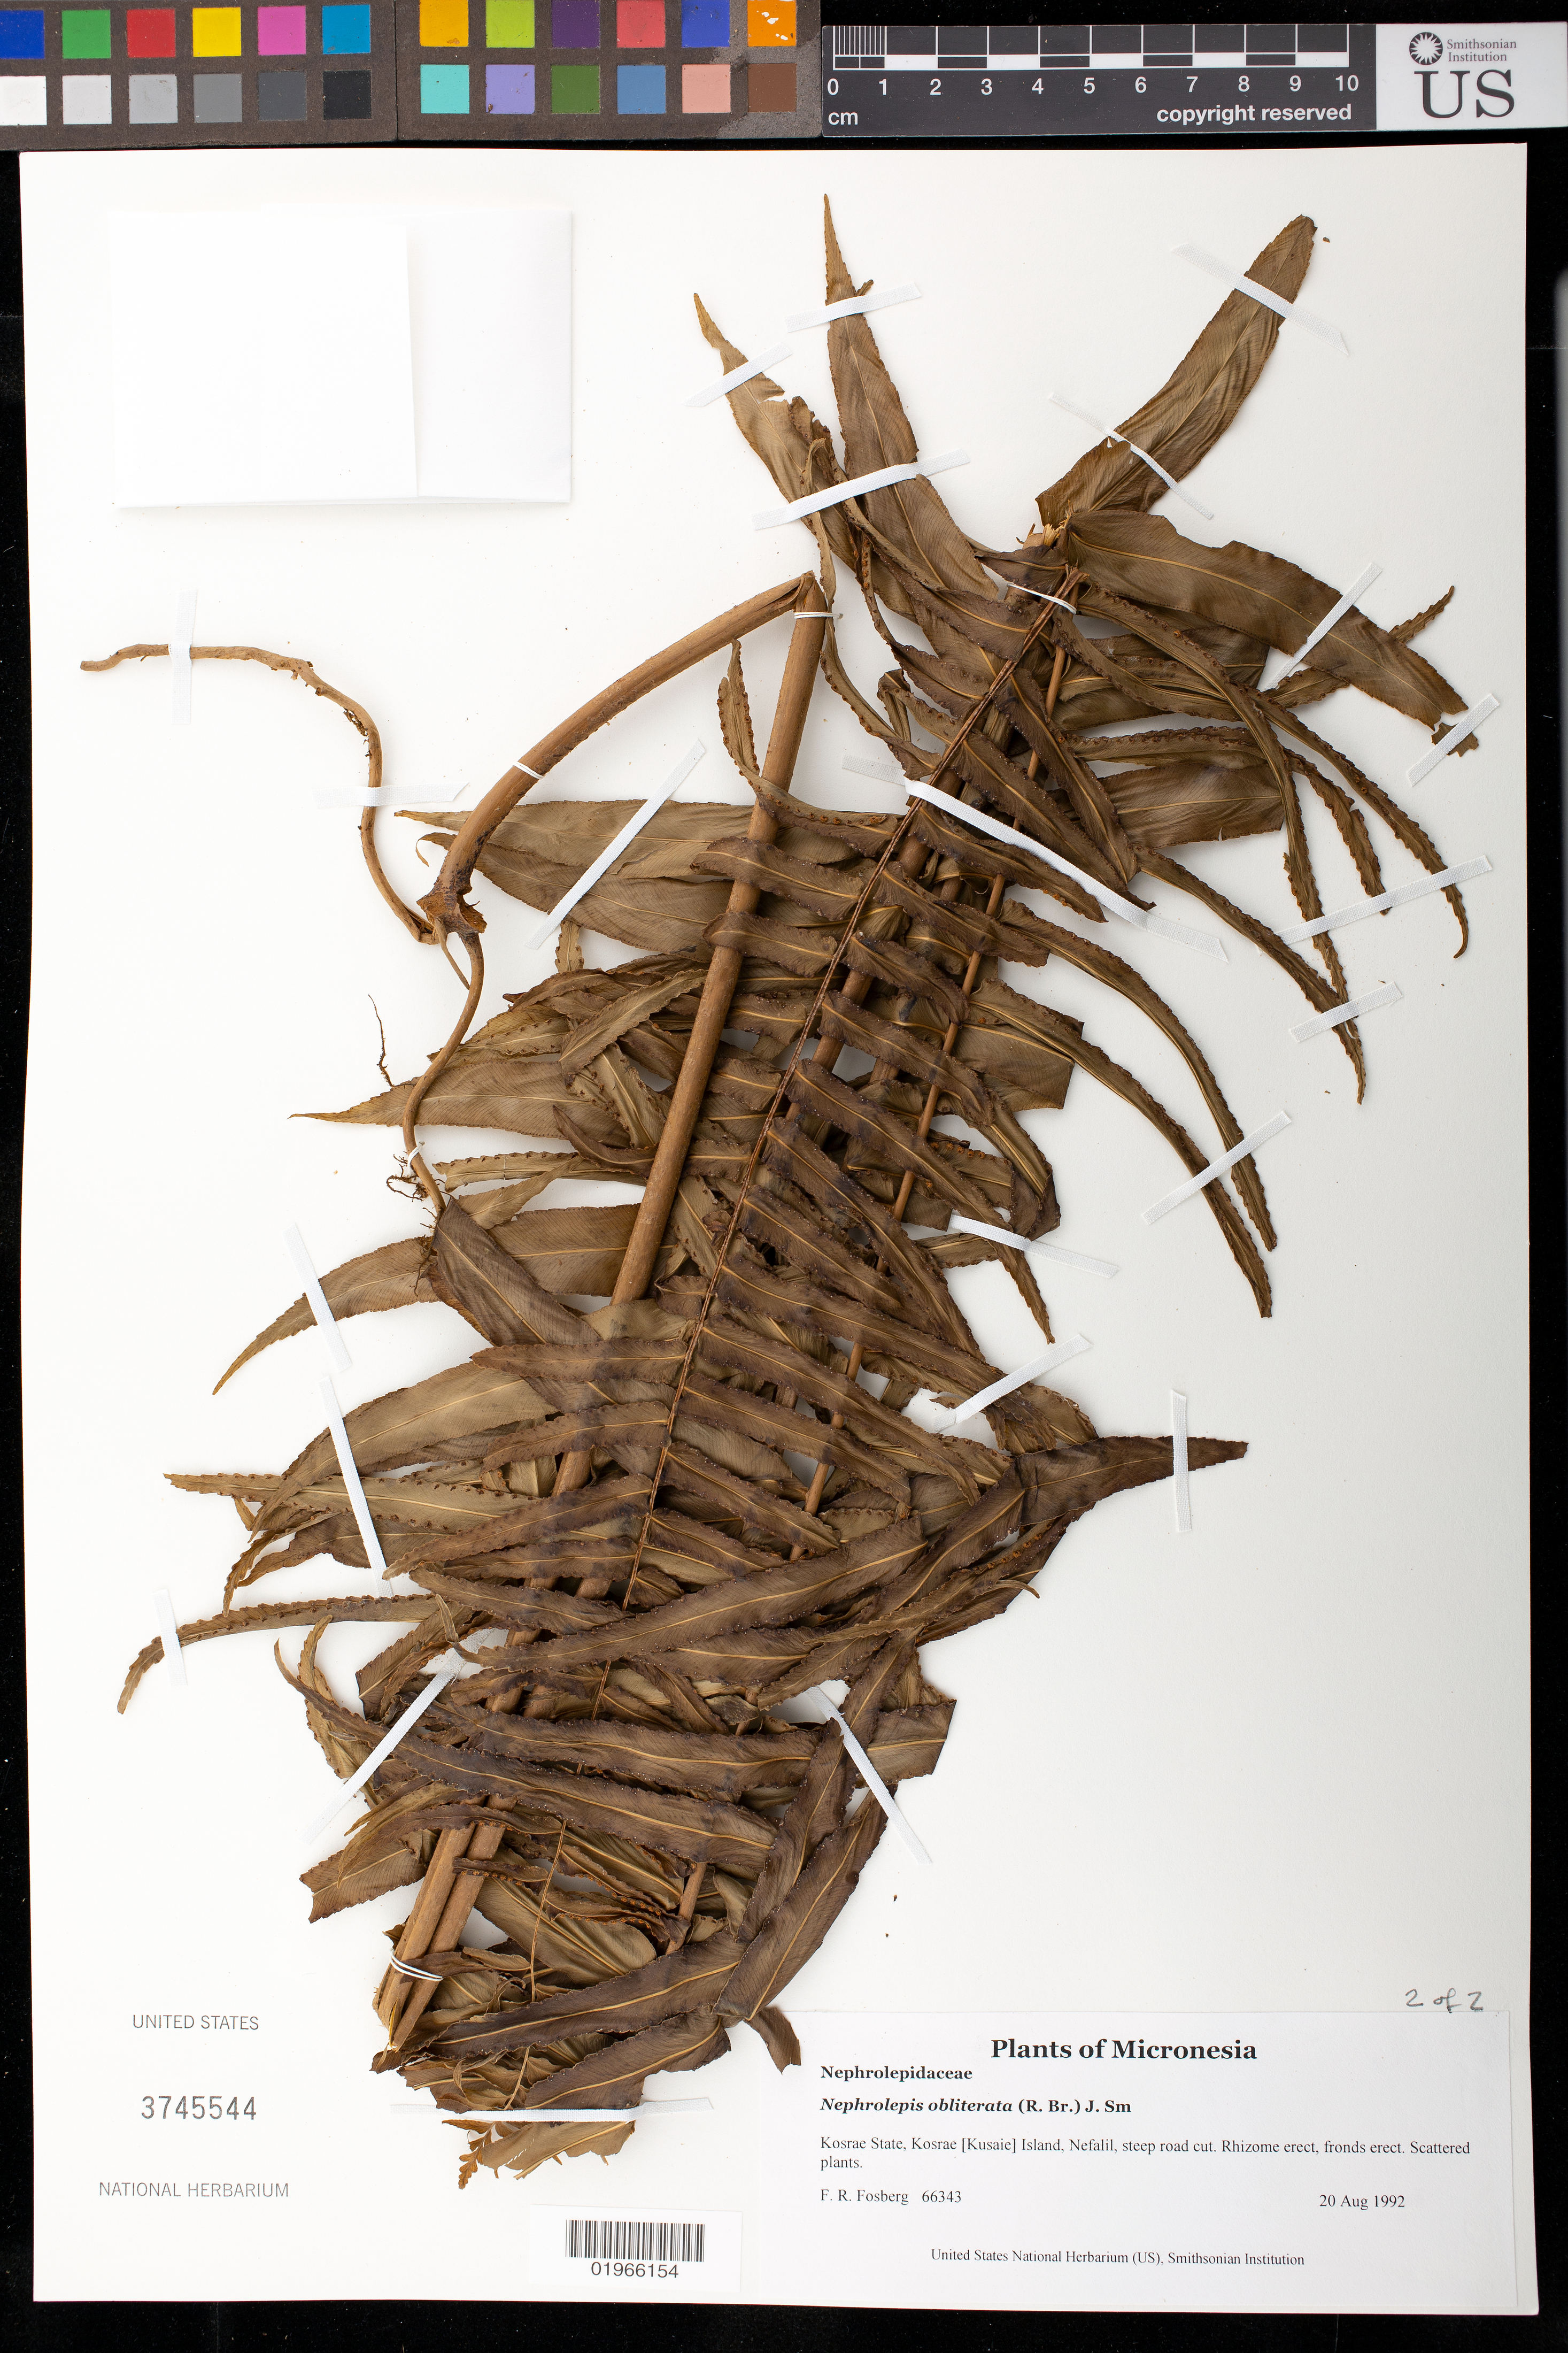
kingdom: Plantae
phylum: Tracheophyta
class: Polypodiopsida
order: Polypodiales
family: Nephrolepidaceae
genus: Nephrolepis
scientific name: Nephrolepis obliterata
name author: (R. Br.) J. Sm.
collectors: F. R. Fosberg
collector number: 66343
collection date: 1992-08-20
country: Micronesia, Federated States of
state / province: Kosrae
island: Kosrae [Kusaie]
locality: Nefalil, steep road cut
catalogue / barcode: US 3745544